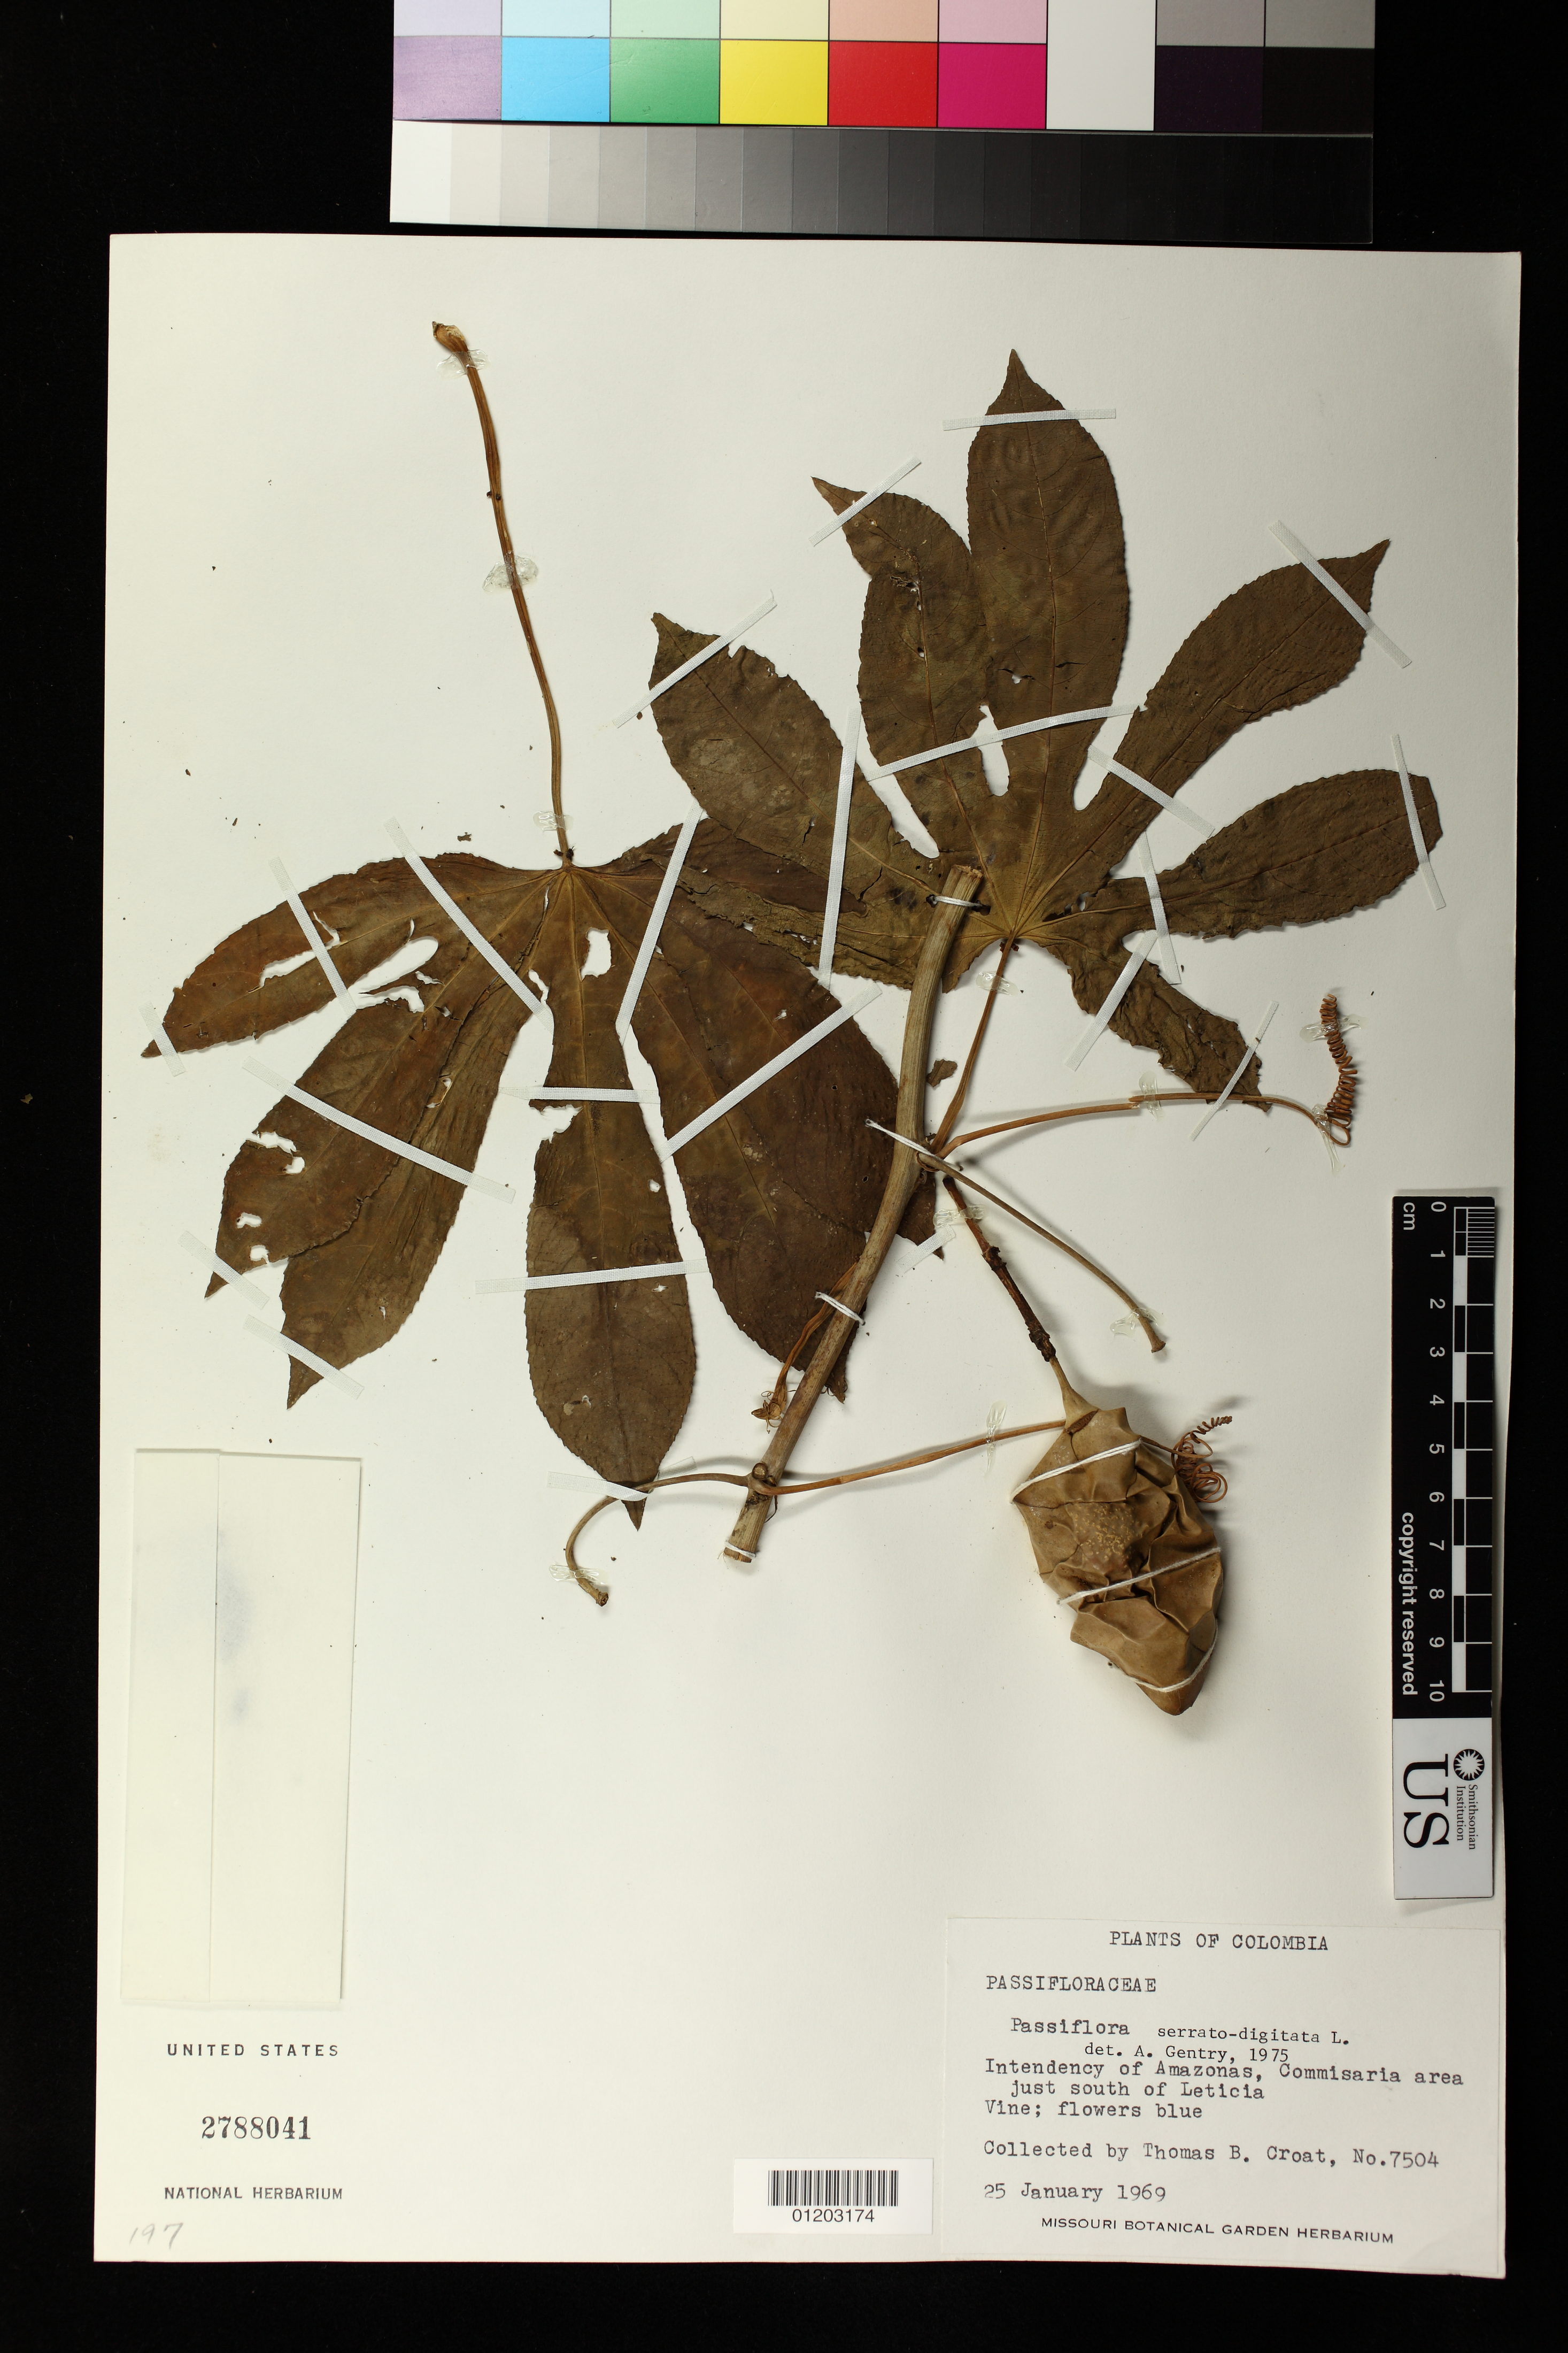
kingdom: Plantae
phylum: Tracheophyta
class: Magnoliopsida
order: Malpighiales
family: Passifloraceae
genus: Passiflora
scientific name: Passiflora serratodigitata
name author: L.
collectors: T. B. Croat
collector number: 7504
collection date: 1969-01-25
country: Colombia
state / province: Amazônas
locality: Intendency of Amazonas, Commisaria area just south of Leticia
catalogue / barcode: US 2788041